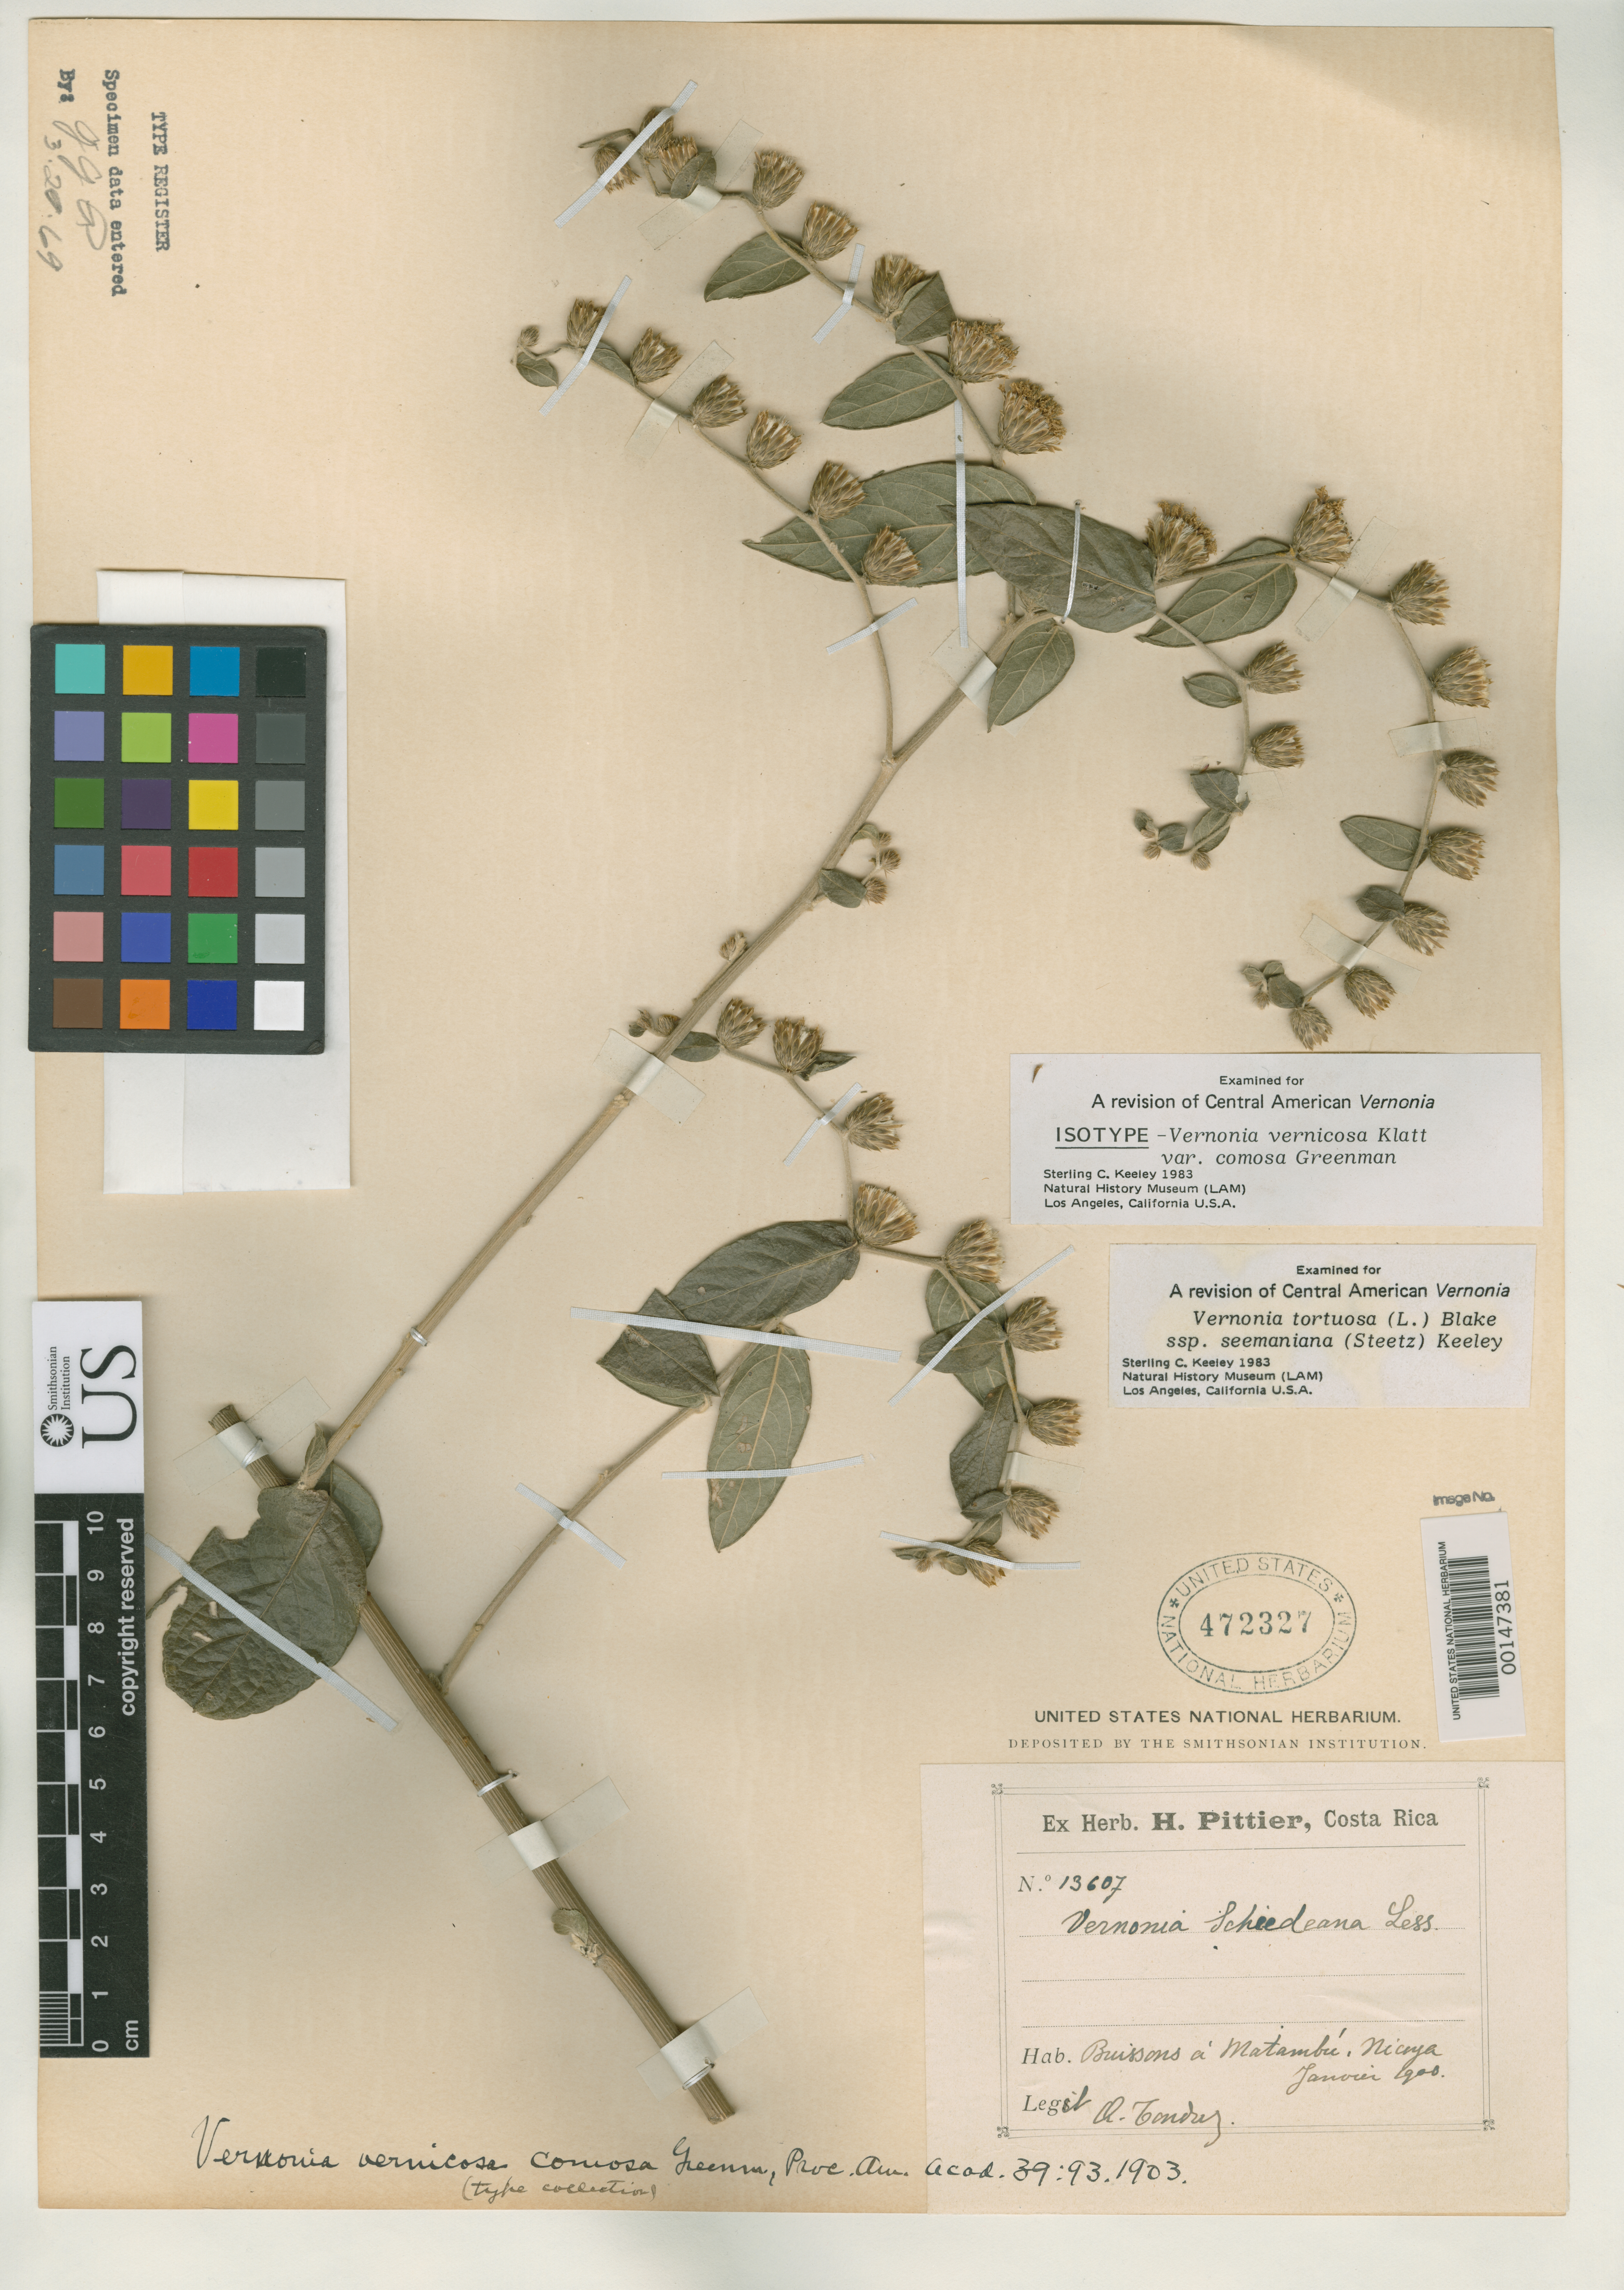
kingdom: Plantae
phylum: Tracheophyta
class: Magnoliopsida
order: Asterales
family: Asteraceae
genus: Vernonia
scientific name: Vernonia vernicosa var. comosa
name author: Greenm.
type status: Type Collection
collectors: A. Tonduz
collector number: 13607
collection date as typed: Jan 1900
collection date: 1900-01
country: Costa Rica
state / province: Guanacaste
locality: Nicoya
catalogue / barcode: US 472327